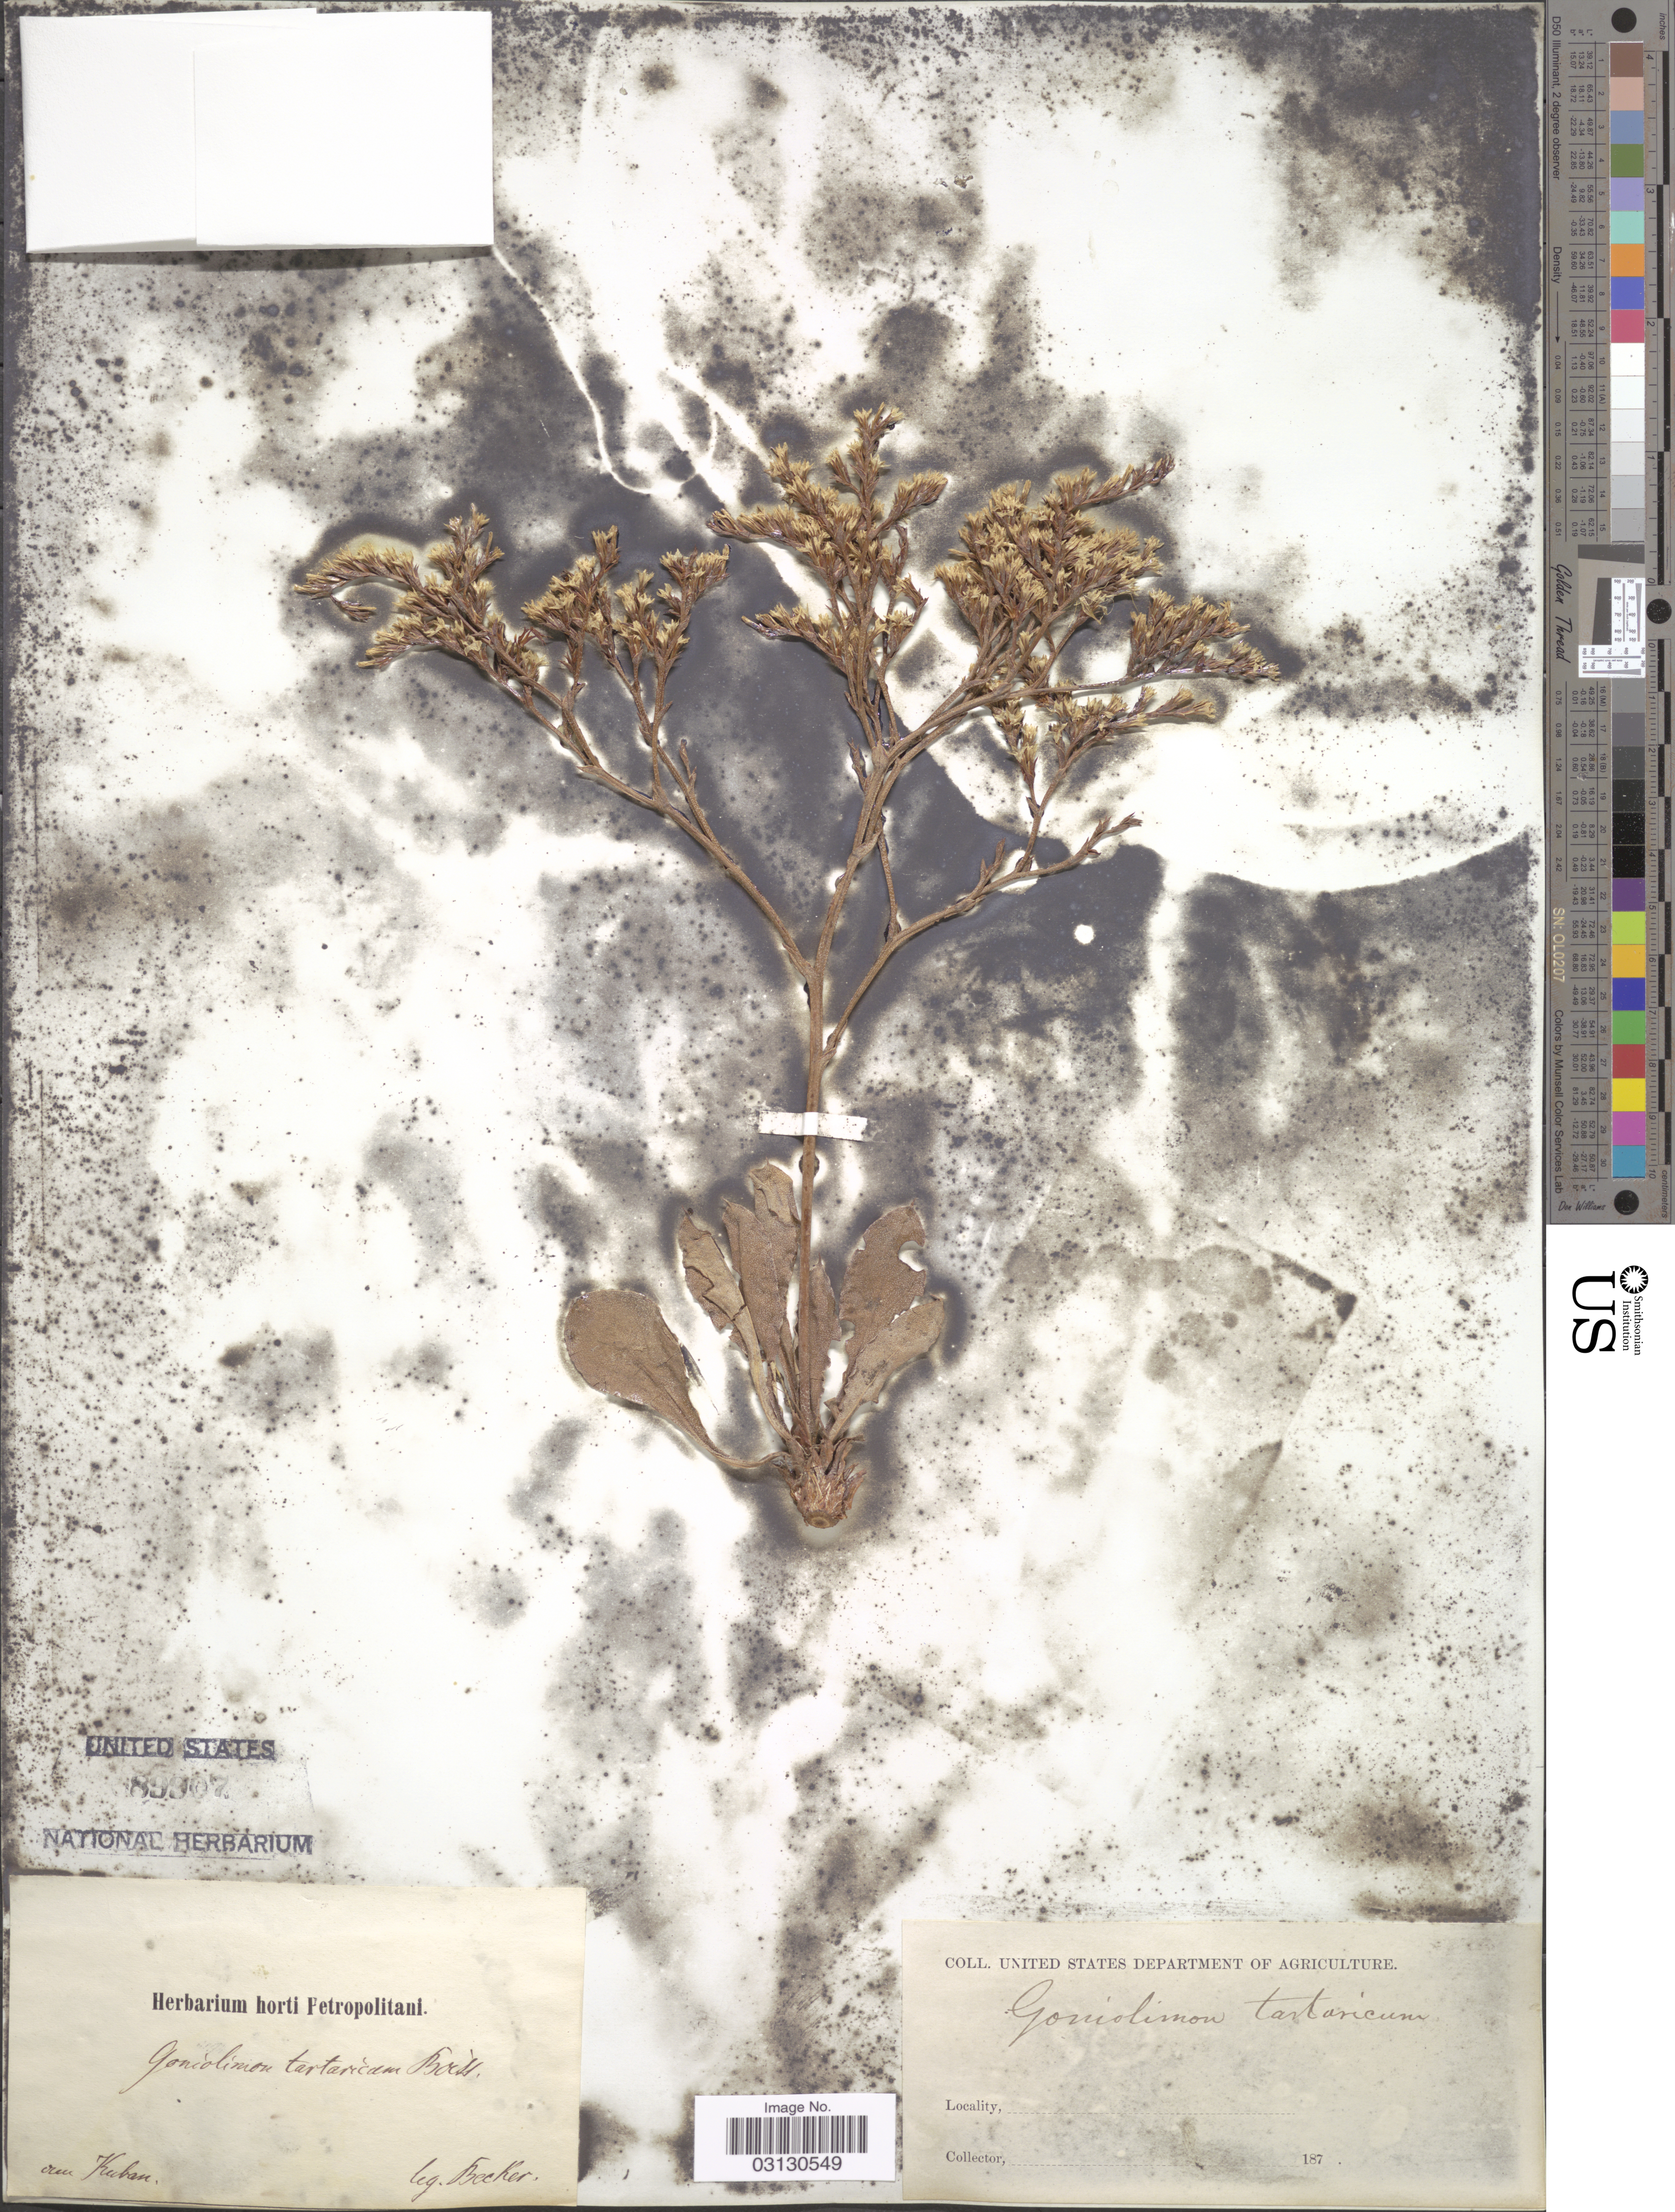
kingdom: Plantae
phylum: Tracheophyta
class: Magnoliopsida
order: Caryophyllales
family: Plumbaginaceae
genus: Limonium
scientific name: Limonium tataricum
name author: (L.) Mill.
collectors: -. Becker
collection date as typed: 187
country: Russian Federation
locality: Am Kuban.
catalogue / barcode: US 89907